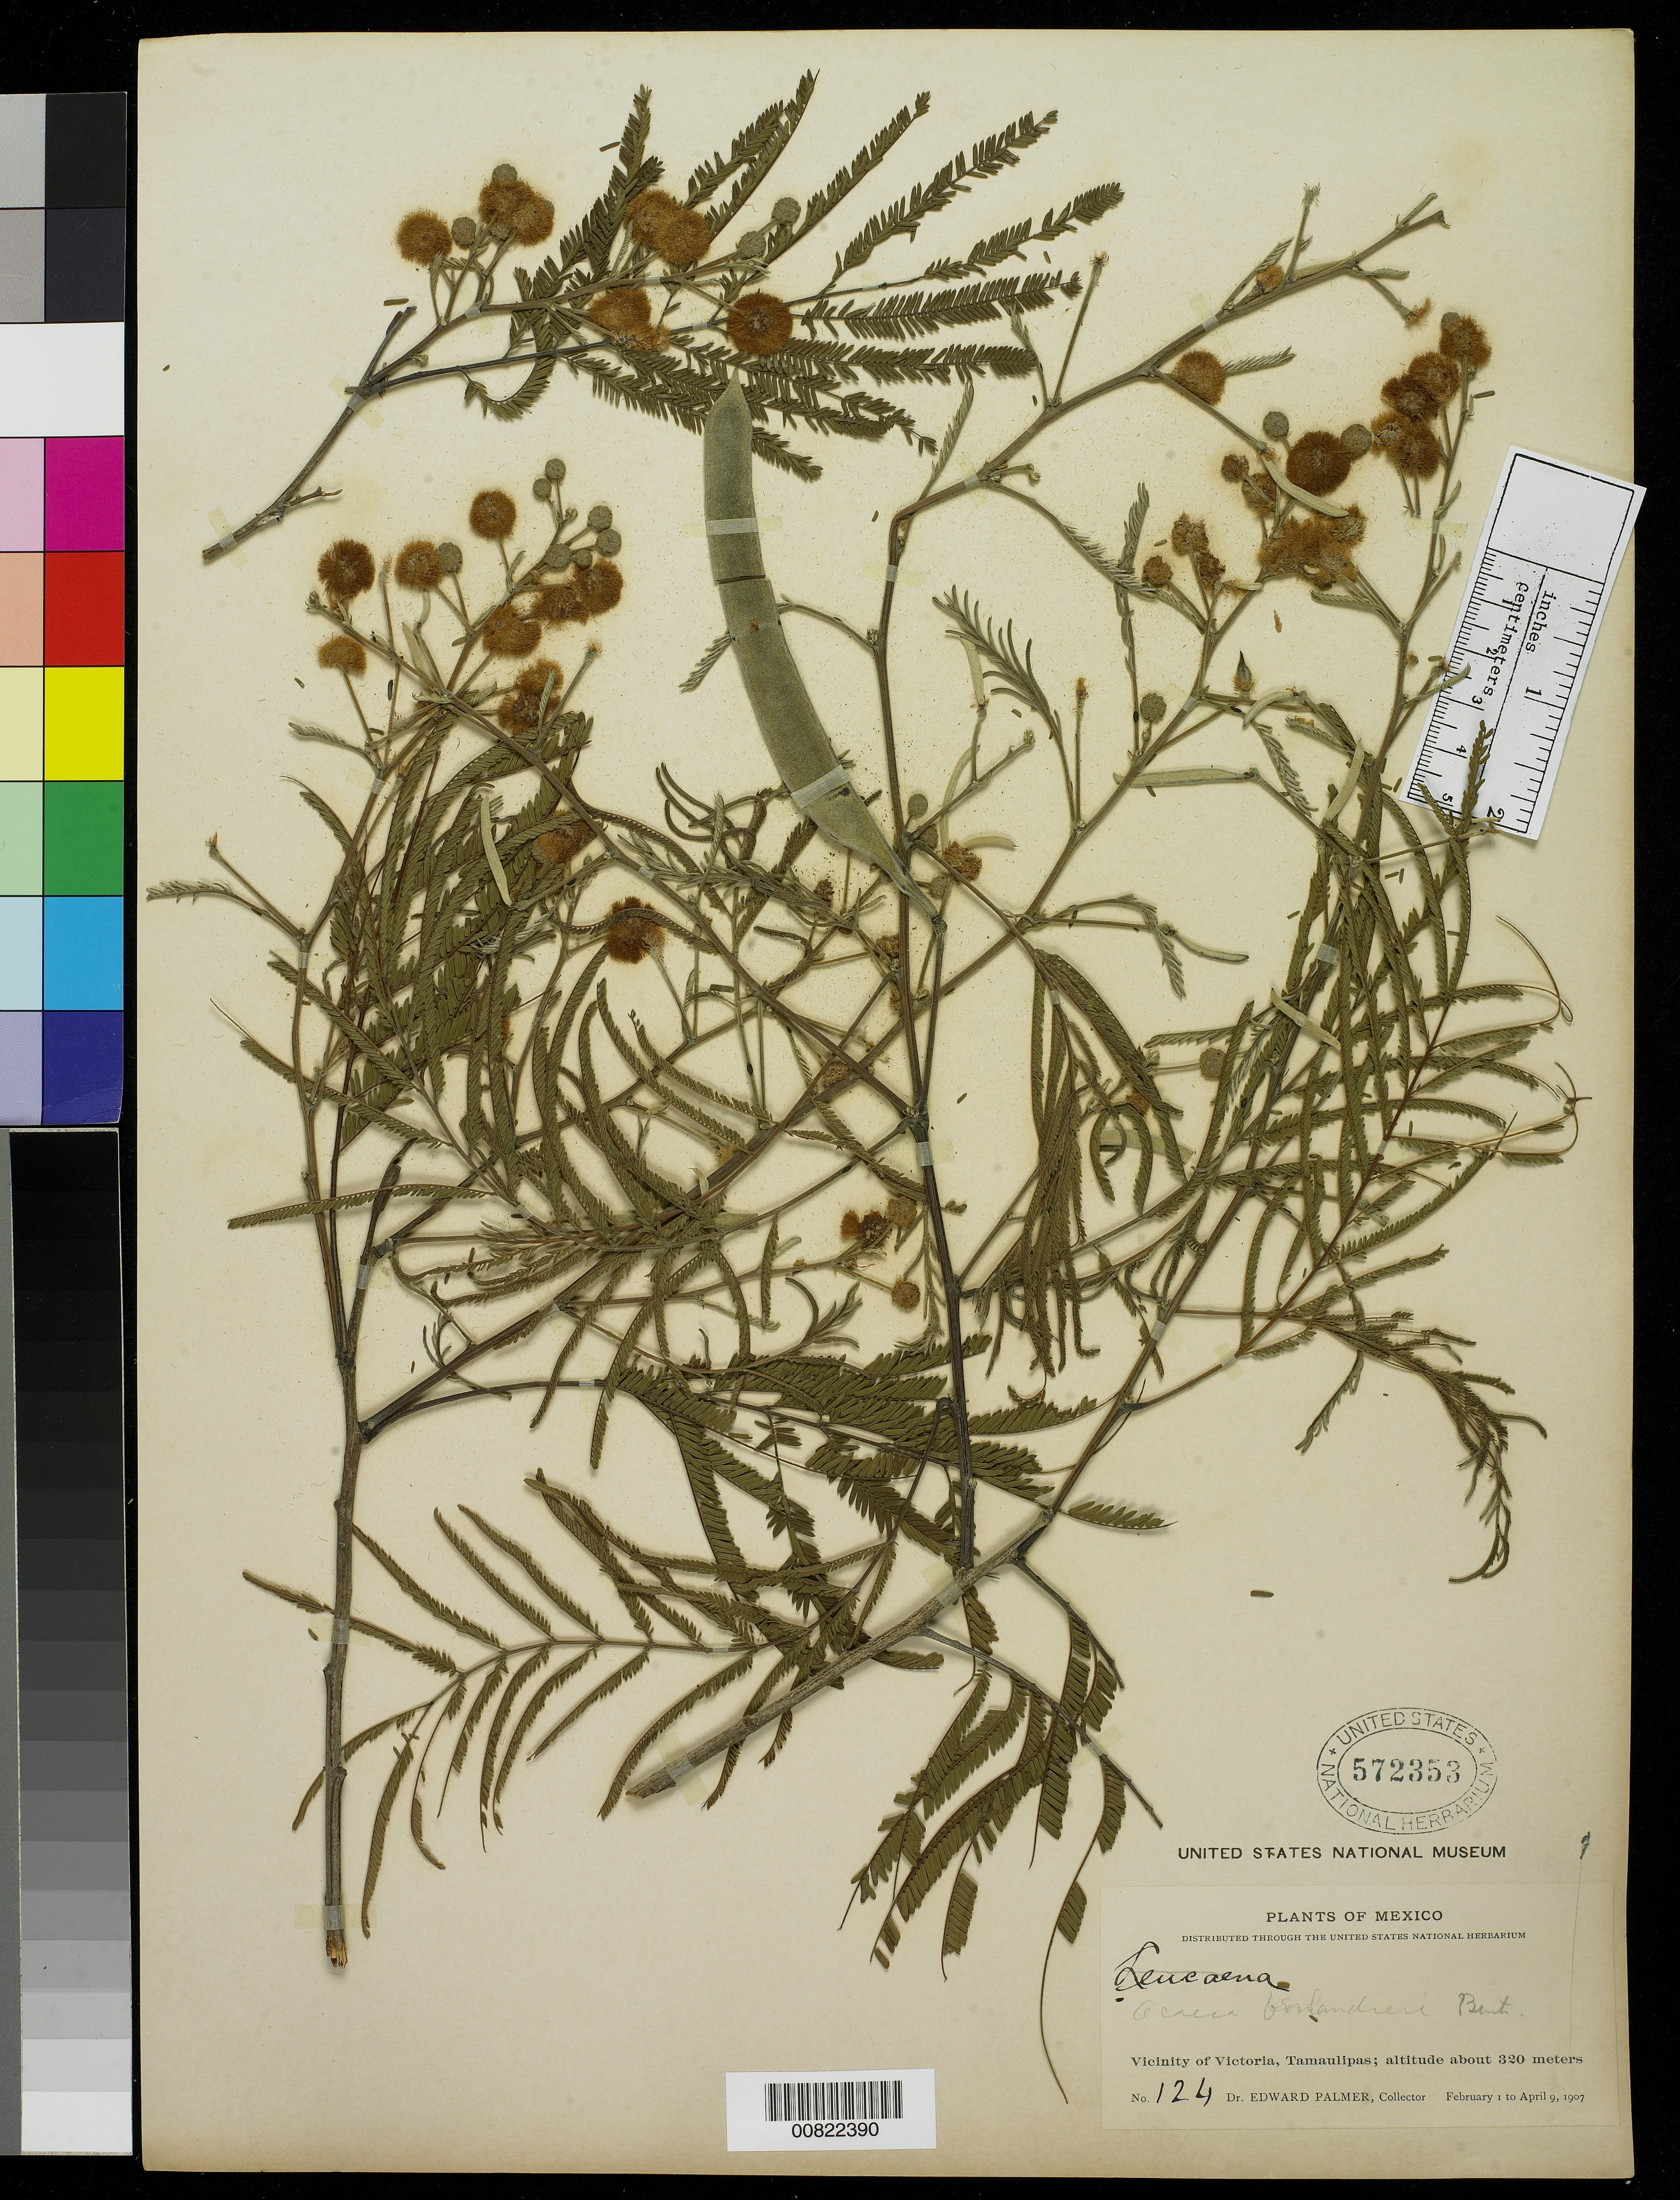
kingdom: Plantae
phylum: Tracheophyta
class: Magnoliopsida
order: Fabales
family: Fabaceae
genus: Senegalia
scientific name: Senegalia berlandieri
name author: (Benth.) Britton & Rose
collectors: E. Palmer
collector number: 124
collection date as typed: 01 Feb 1907 to 09 Apr 1907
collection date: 1907-02-01/1907-04-09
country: Mexico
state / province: Tamaulipas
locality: Vicinity of Victoria.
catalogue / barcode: US 572353